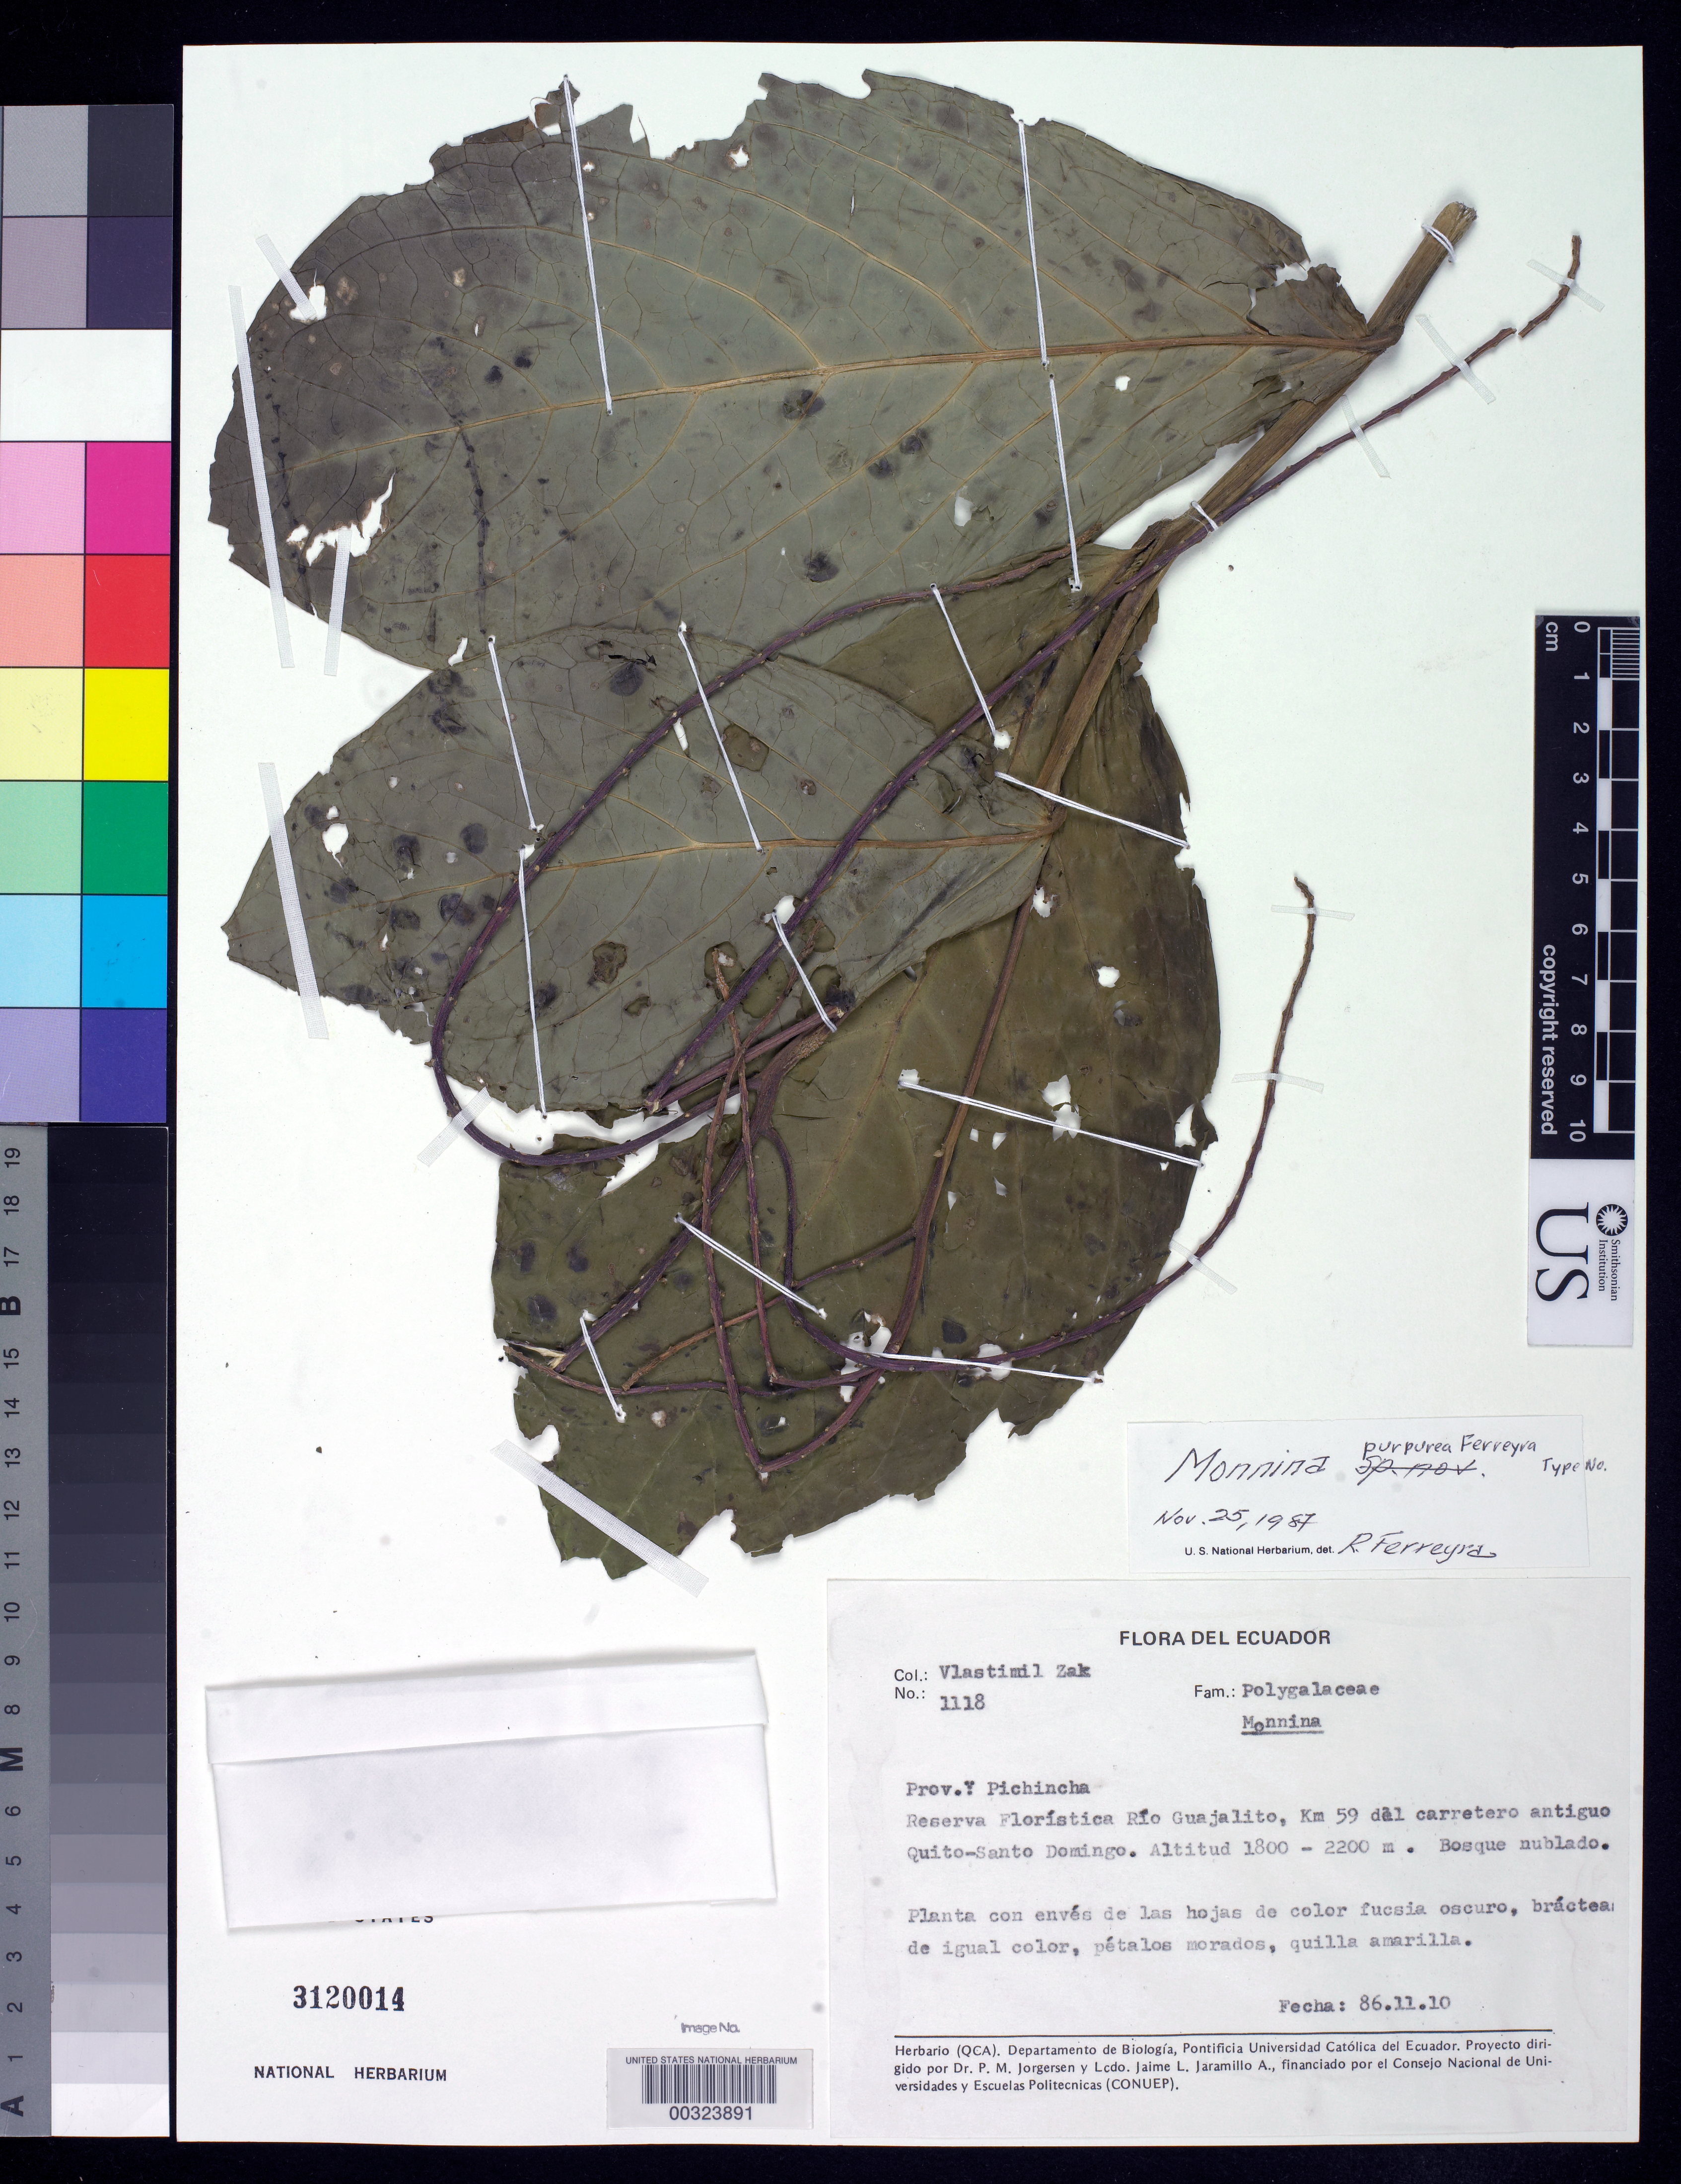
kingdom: Plantae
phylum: Tracheophyta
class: Magnoliopsida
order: Fabales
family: Polygalaceae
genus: Monnina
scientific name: Monnina purpurea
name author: Ferreyra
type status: Holotype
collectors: V. Zak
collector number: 1118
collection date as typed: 11 Oct 1986 or 10 Nov 1986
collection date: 1986-10-11 or 1986-11-10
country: Ecuador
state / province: Pichincha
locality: Reserva Floristica Rio Guajalito, km 59 Delcarretero antigue Quito-Santo Domingo.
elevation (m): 1800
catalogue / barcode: US 3120014